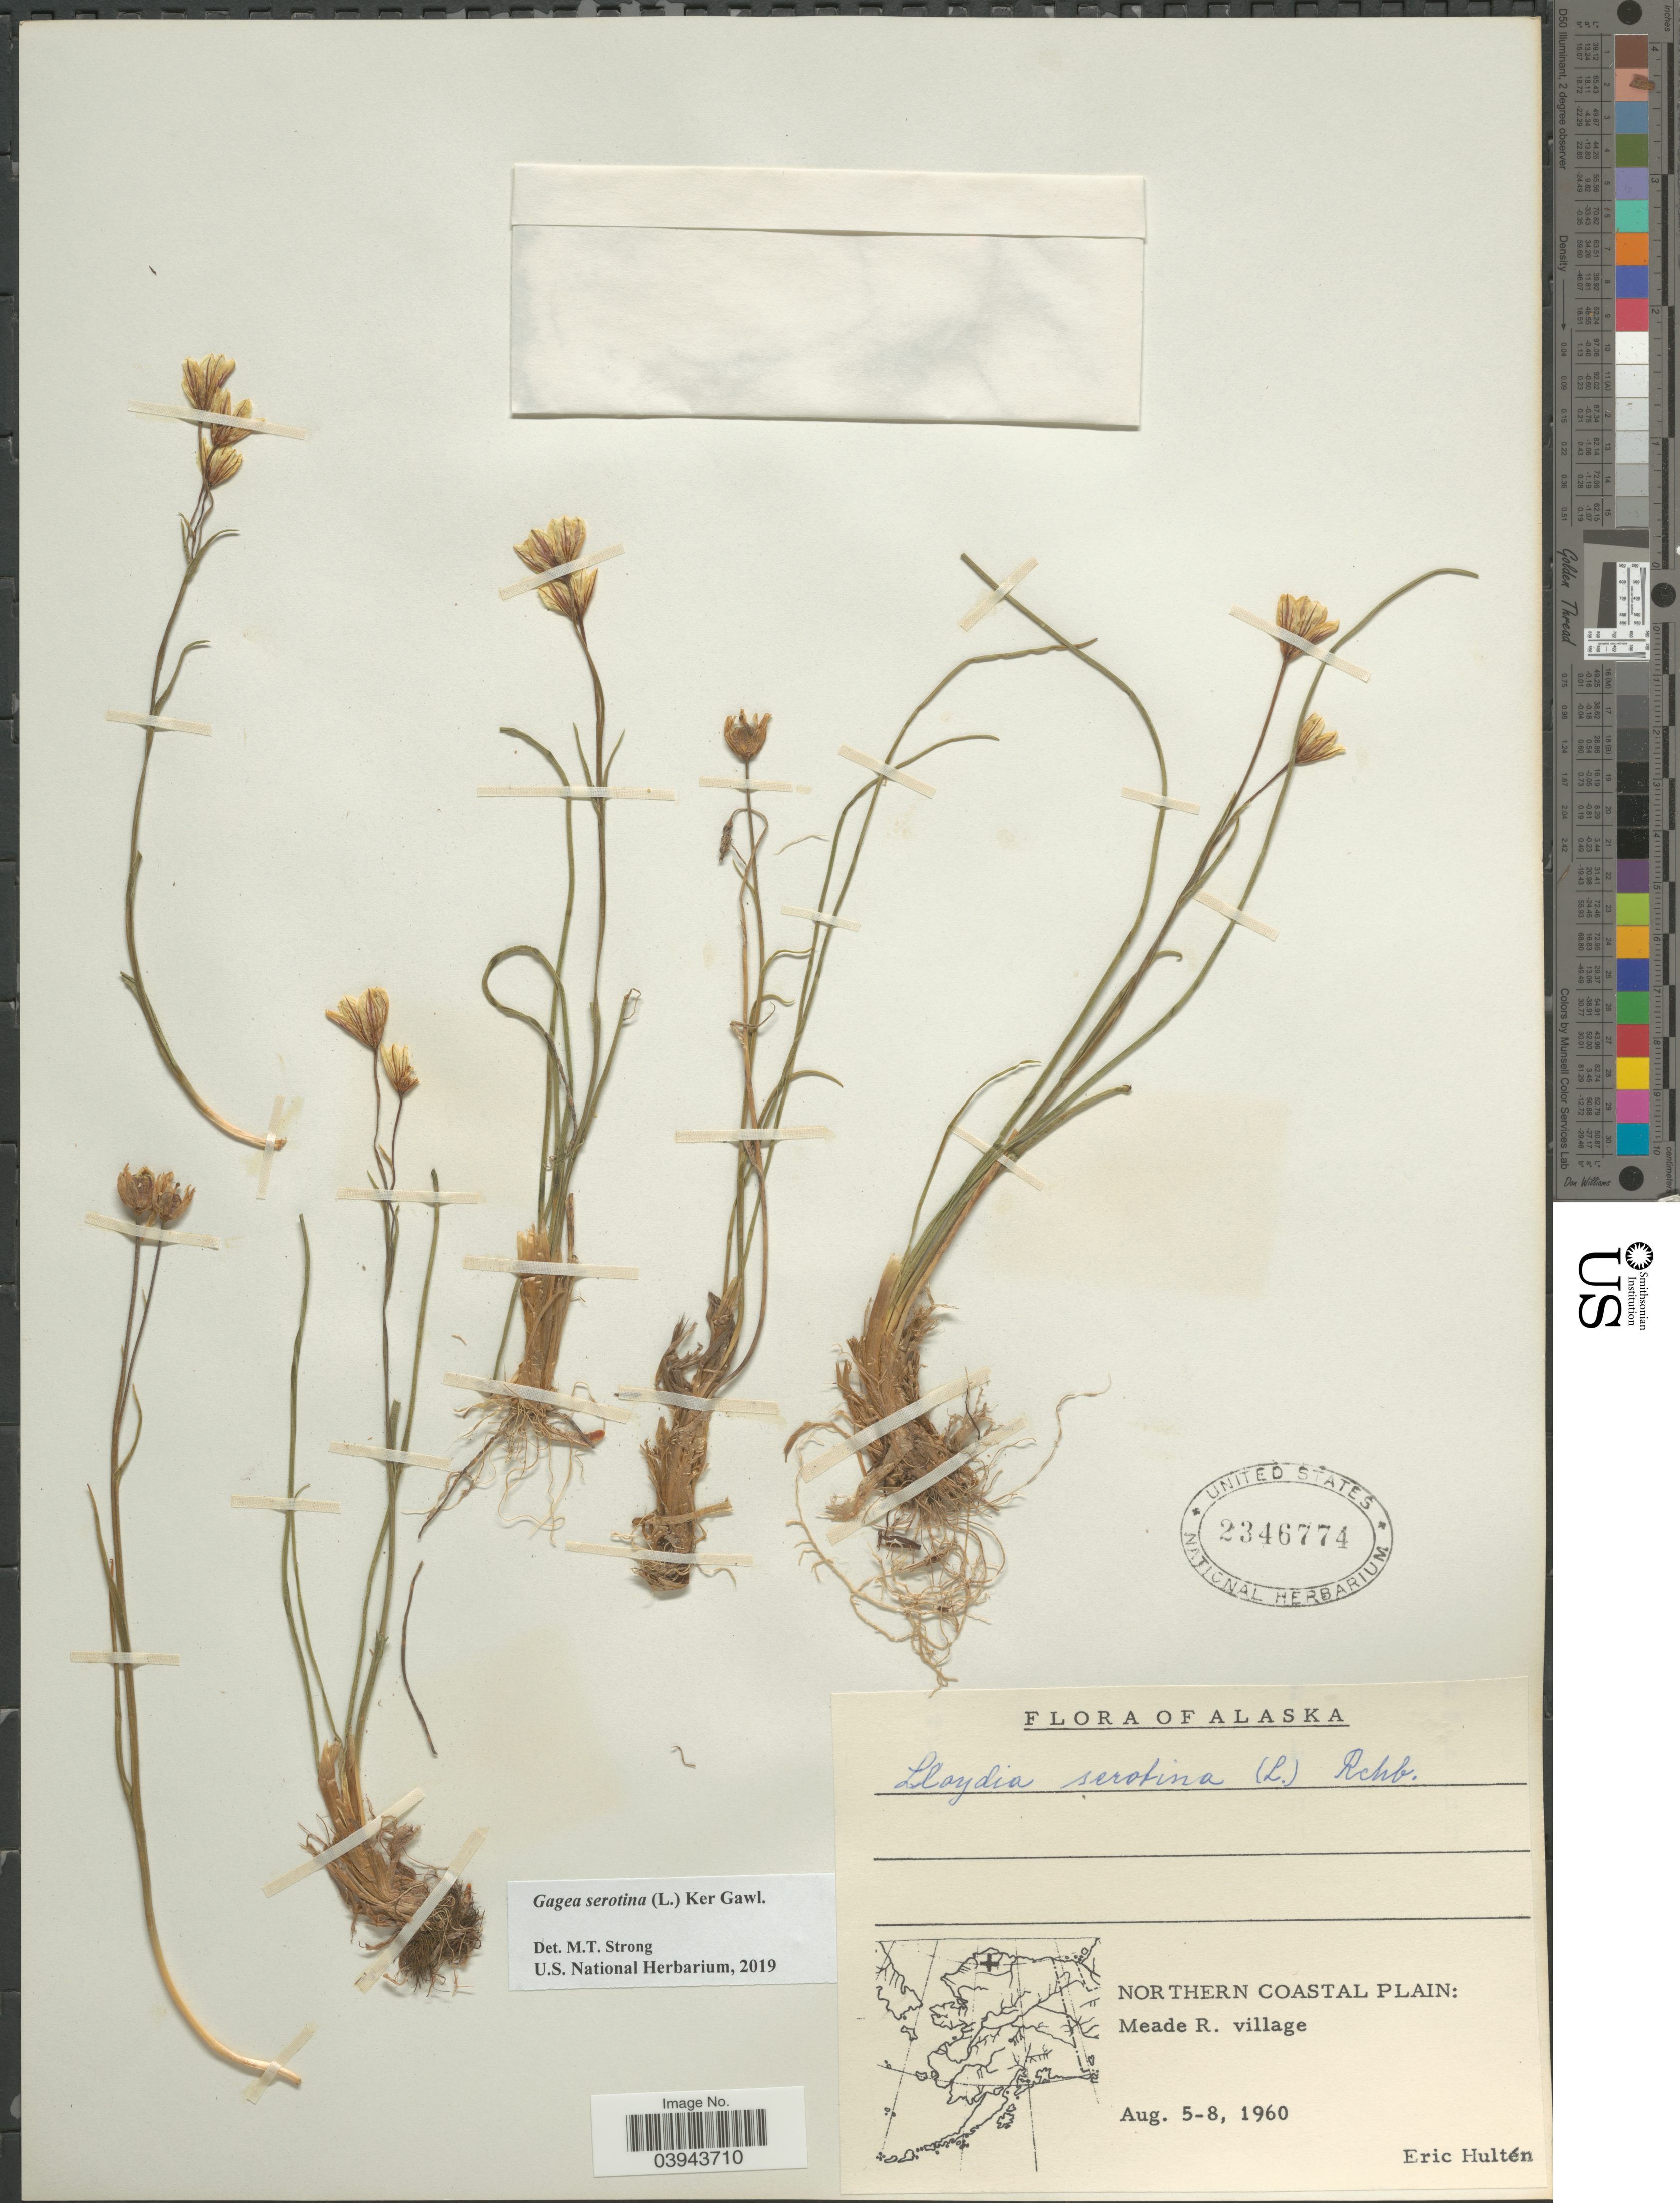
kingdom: Plantae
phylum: Tracheophyta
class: Liliopsida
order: Liliales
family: Liliaceae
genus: Lloydia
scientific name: Lloydia serotina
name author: (L.) Salisb. ex Rchb.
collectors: E. G. Hultén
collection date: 1960-08-05/1960-08-08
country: United States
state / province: Alaska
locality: Northern Coastal Plain: Meade R. village.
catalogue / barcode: US 2346774